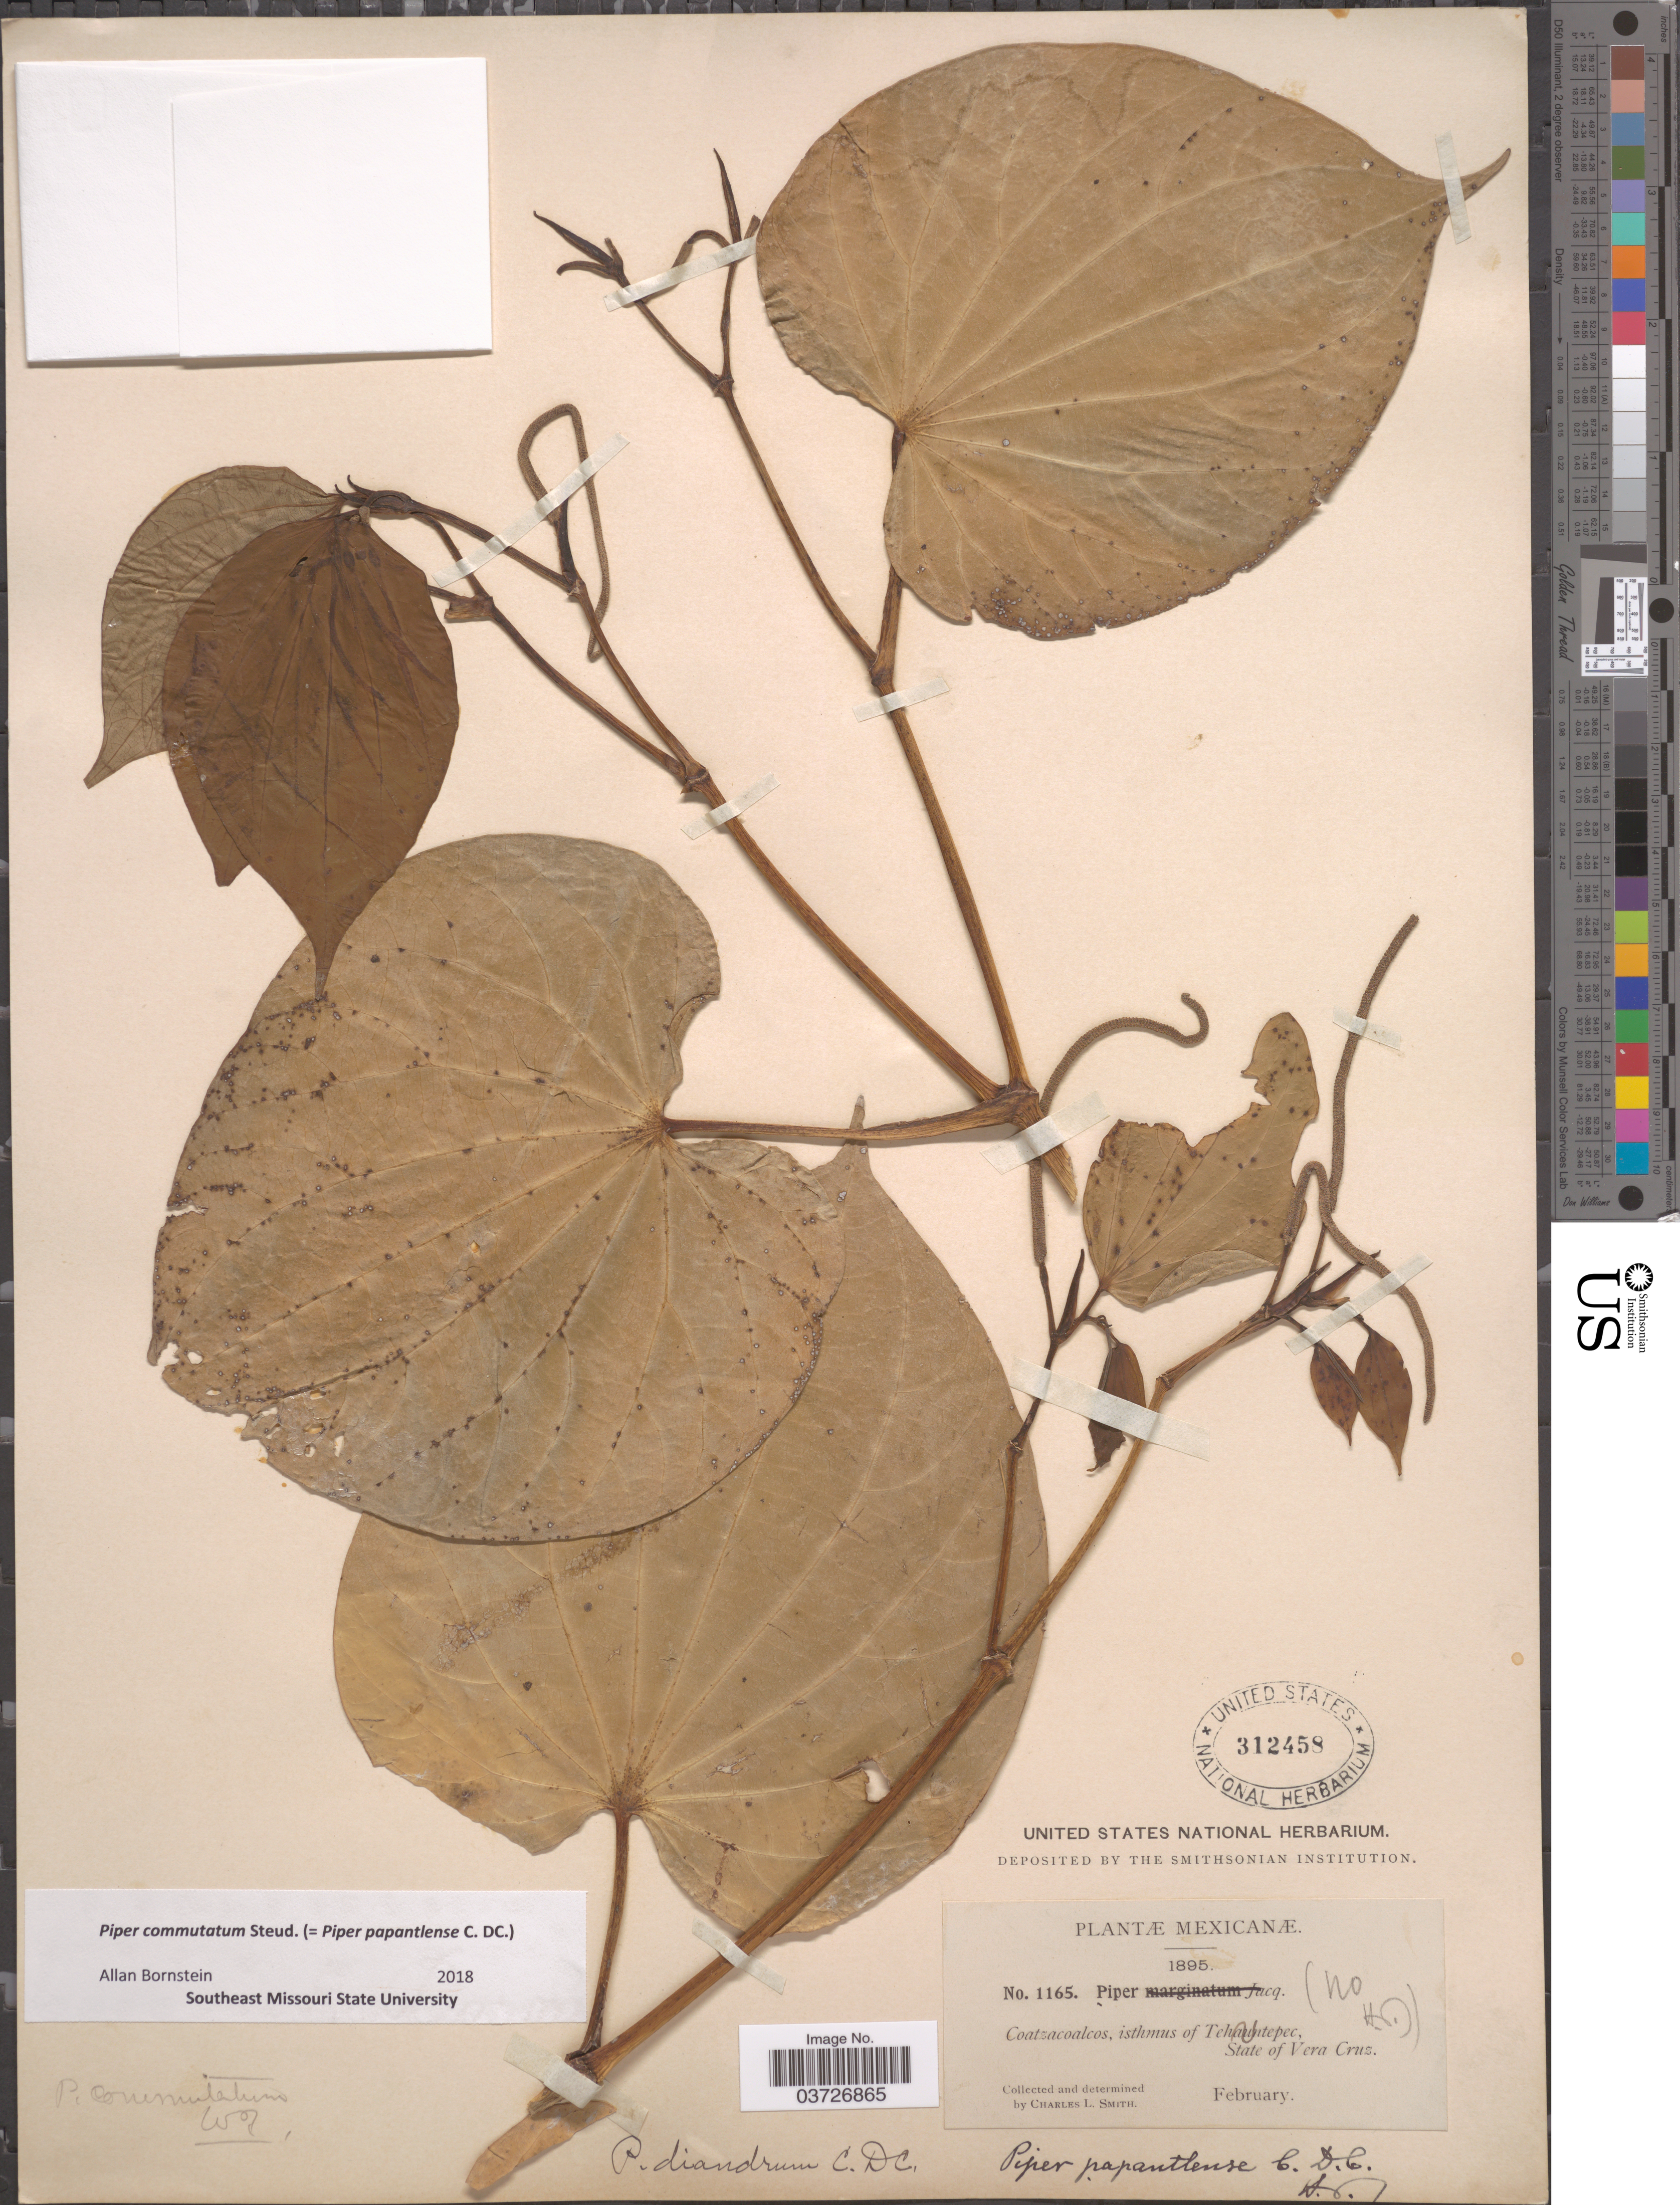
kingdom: Plantae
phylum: Tracheophyta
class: Magnoliopsida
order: Piperales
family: Piperaceae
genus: Piper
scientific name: Piper commutatum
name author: Steud.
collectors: C. L. Smith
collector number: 1165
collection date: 1895-02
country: Mexico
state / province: Veracruz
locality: Coatzacoalcos, isthmus of Tehuantepec. State of Vera Cruz.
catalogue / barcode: US 312458